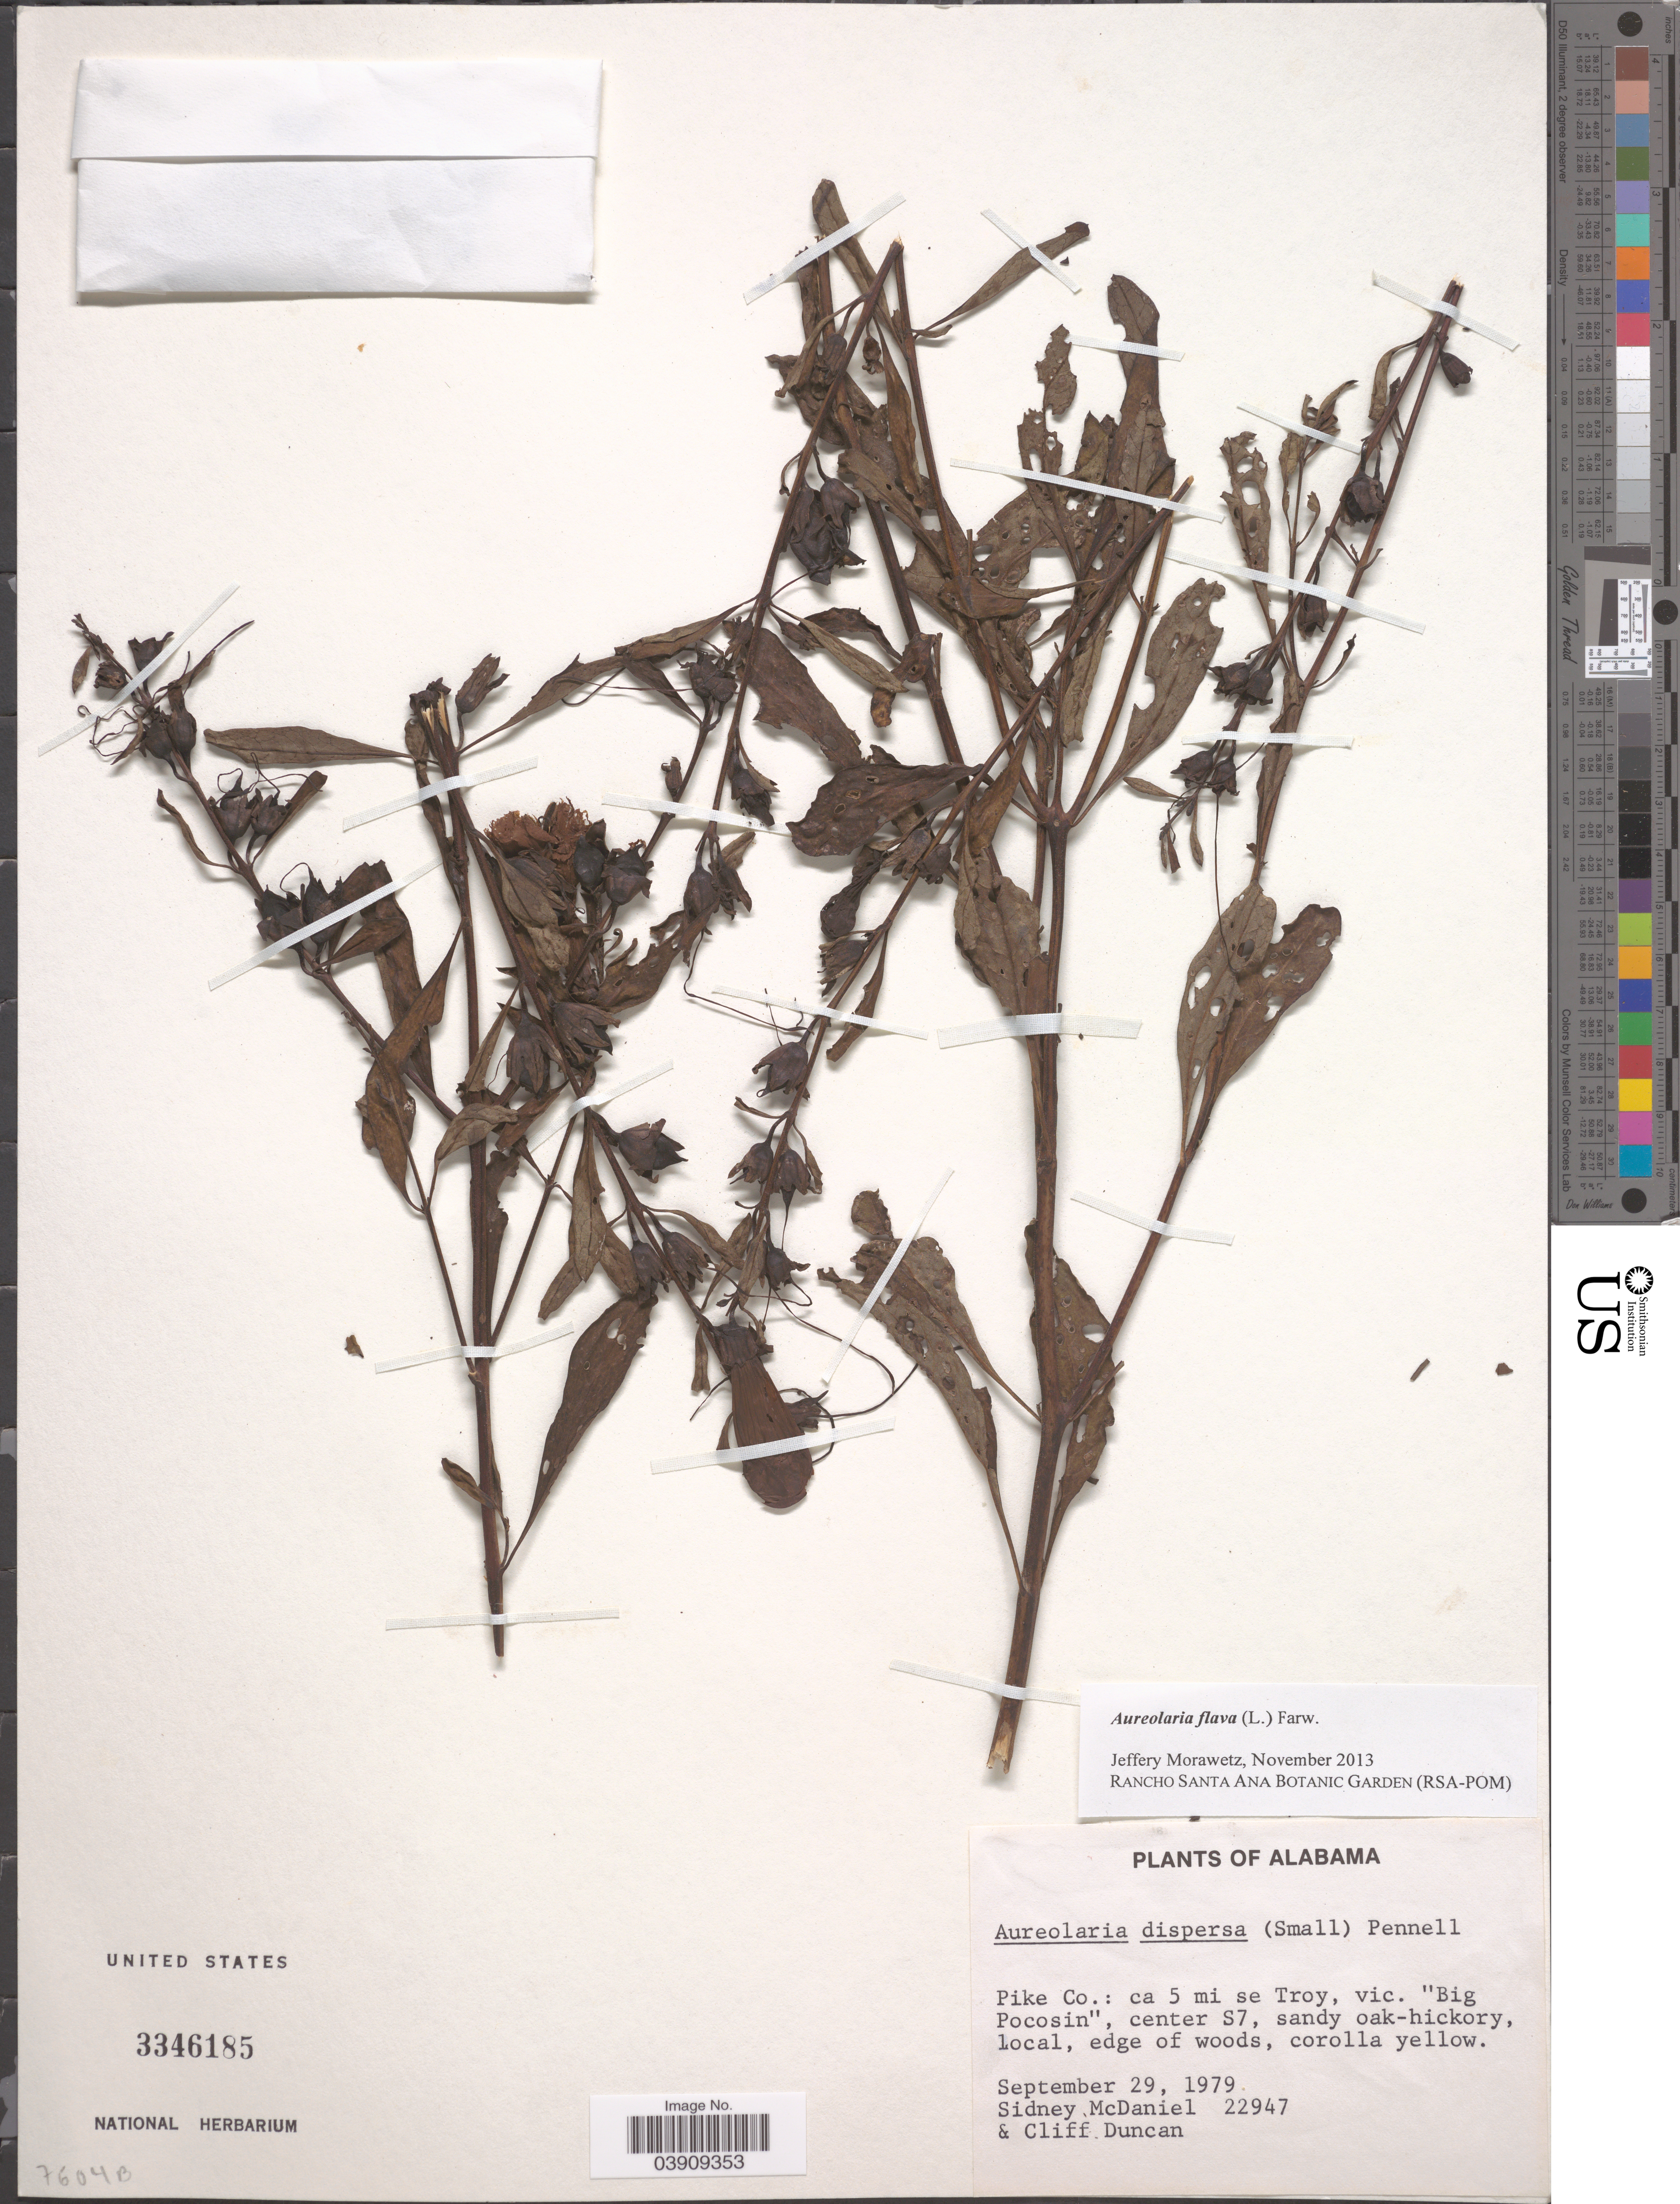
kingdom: Plantae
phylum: Tracheophyta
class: Magnoliopsida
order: Lamiales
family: Orobanchaceae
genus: Aureolaria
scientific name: Aureolaria flava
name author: (L.) Farw.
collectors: S. McDaniel & C. Duncan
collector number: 22947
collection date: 1979-09-29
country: United States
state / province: Alabama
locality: Pike Co.: ca 5 mi se Troy, vic. "Big Pocosin", center S7.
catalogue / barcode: US 3346185